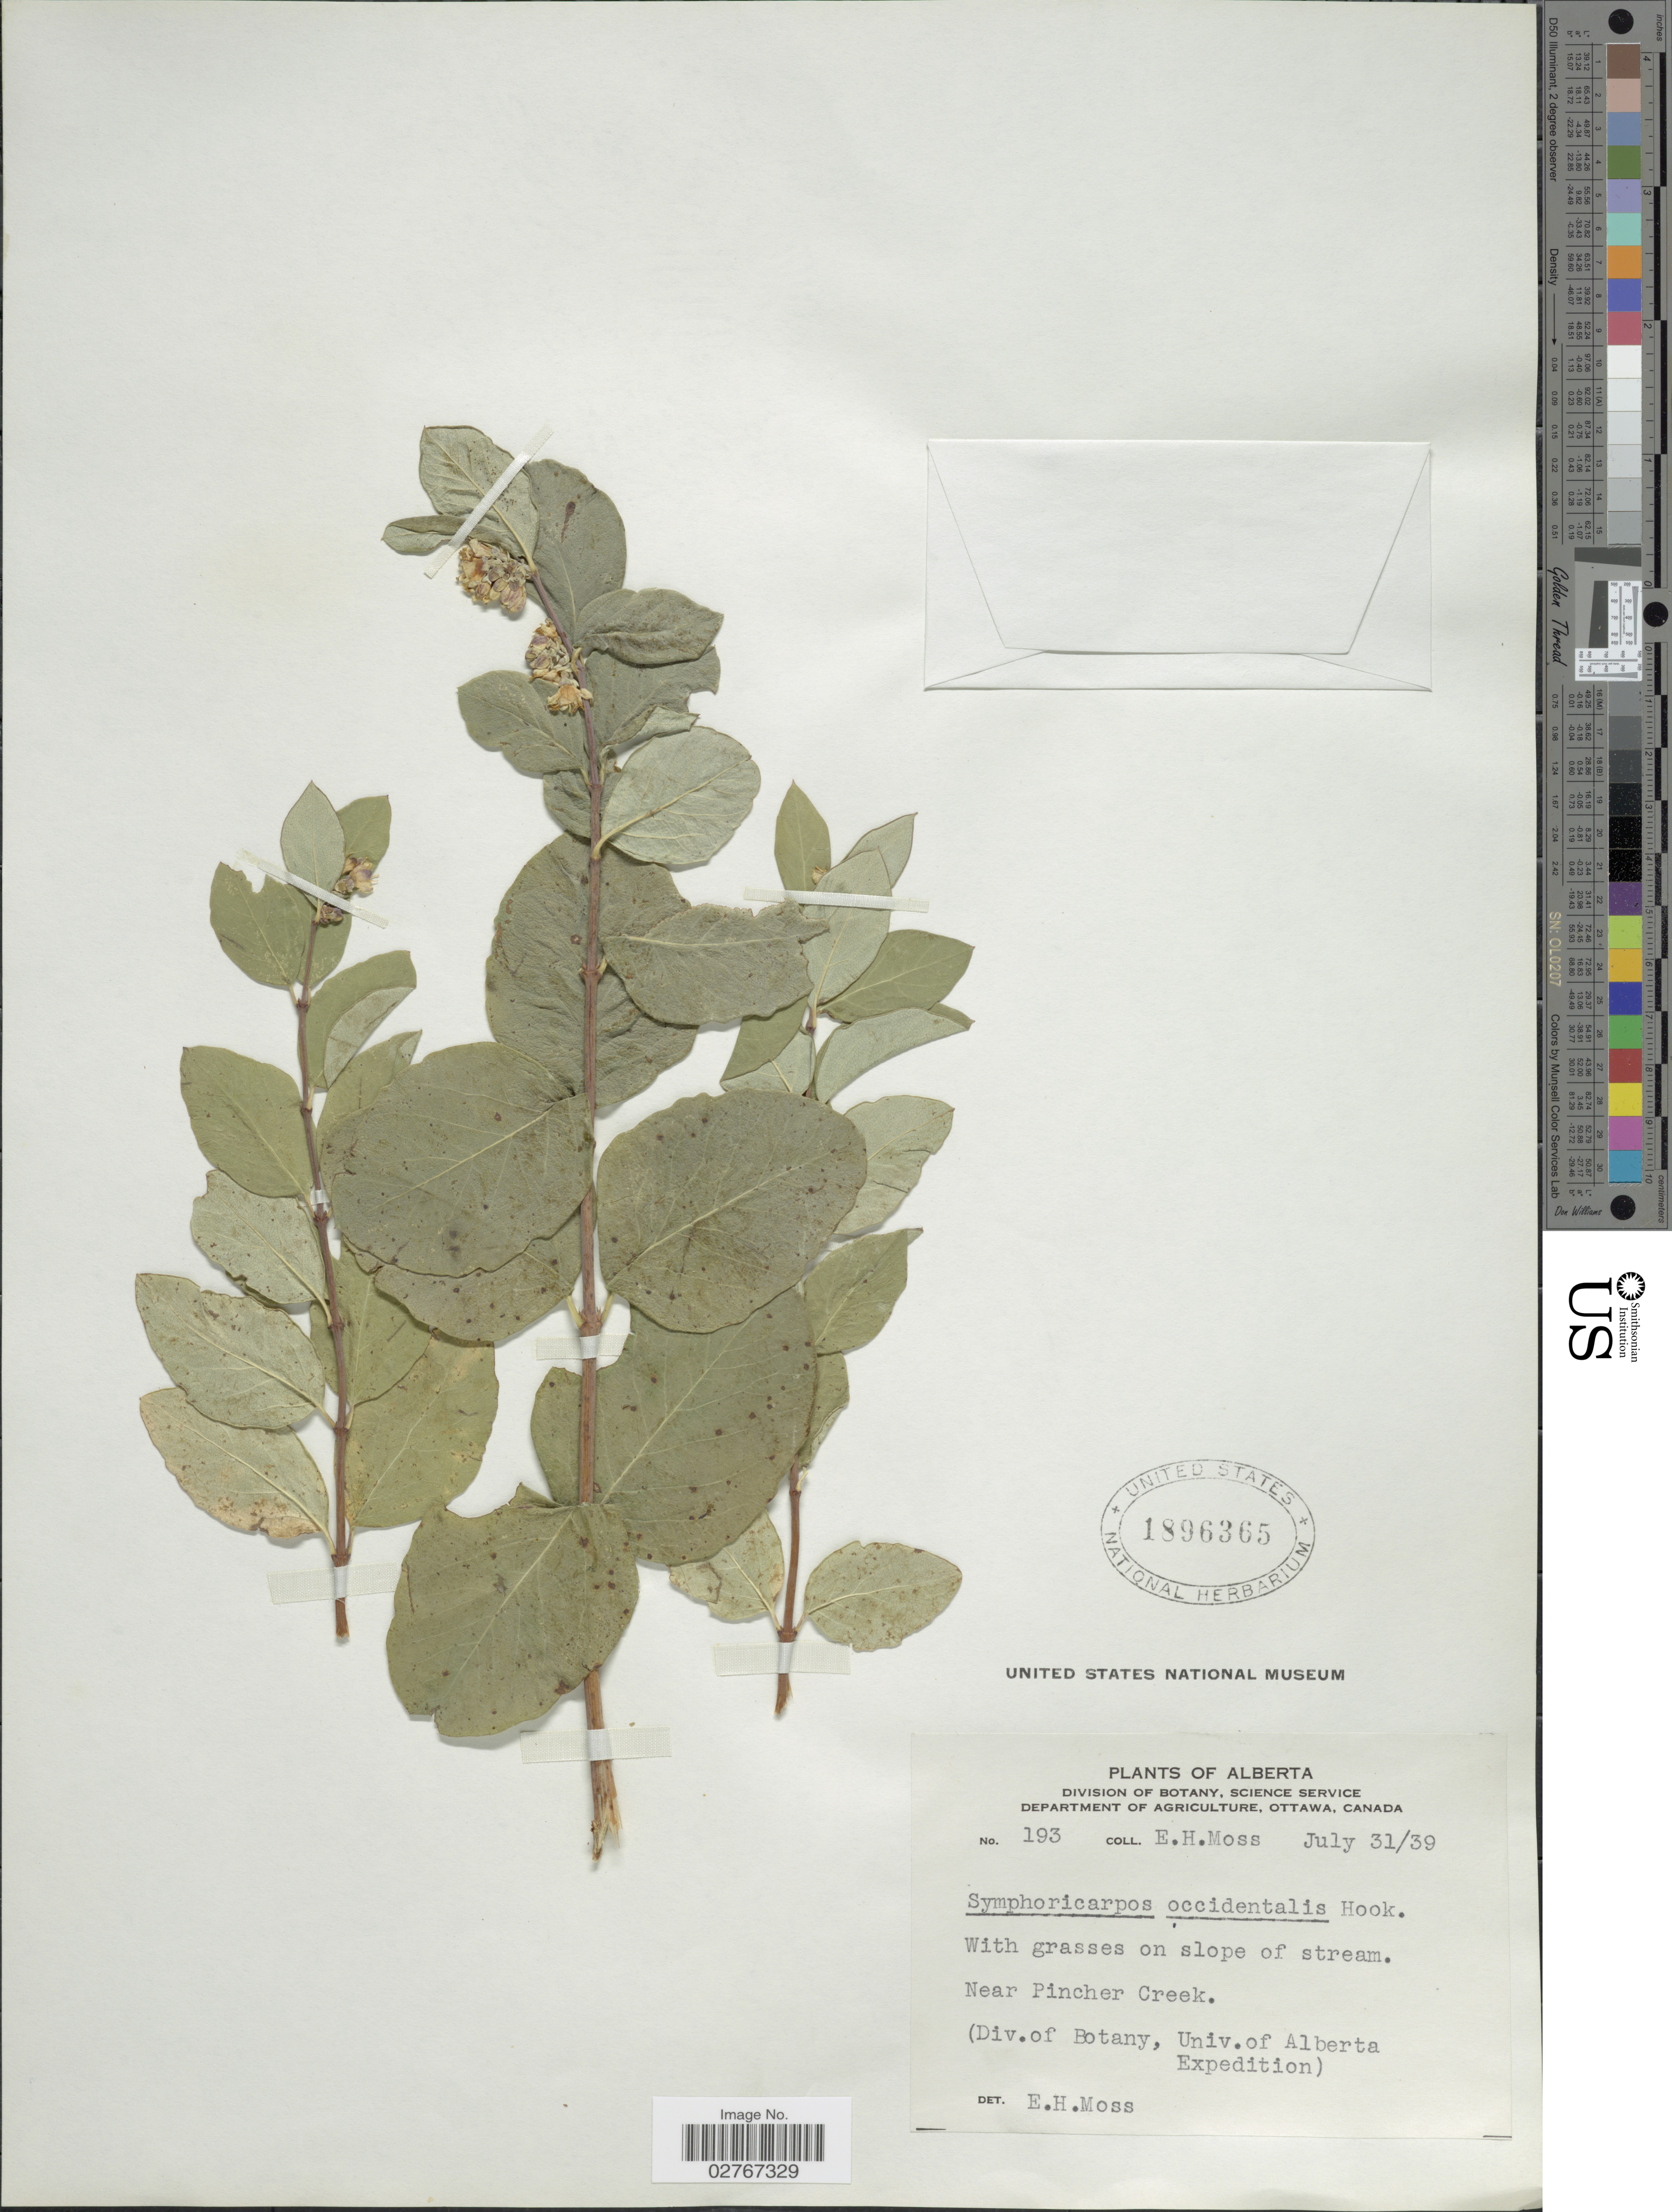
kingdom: Plantae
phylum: Tracheophyta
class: Magnoliopsida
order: Dipsacales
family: Caprifoliaceae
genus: Symphoricarpos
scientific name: Symphoricarpos occidentalis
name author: (R. Br.) Hook.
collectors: E. Moss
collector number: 193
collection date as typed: Transcribed d/m/y: 31/7/39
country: Canada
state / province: Alberta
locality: Near Pincher Creek.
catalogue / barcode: US 1896365